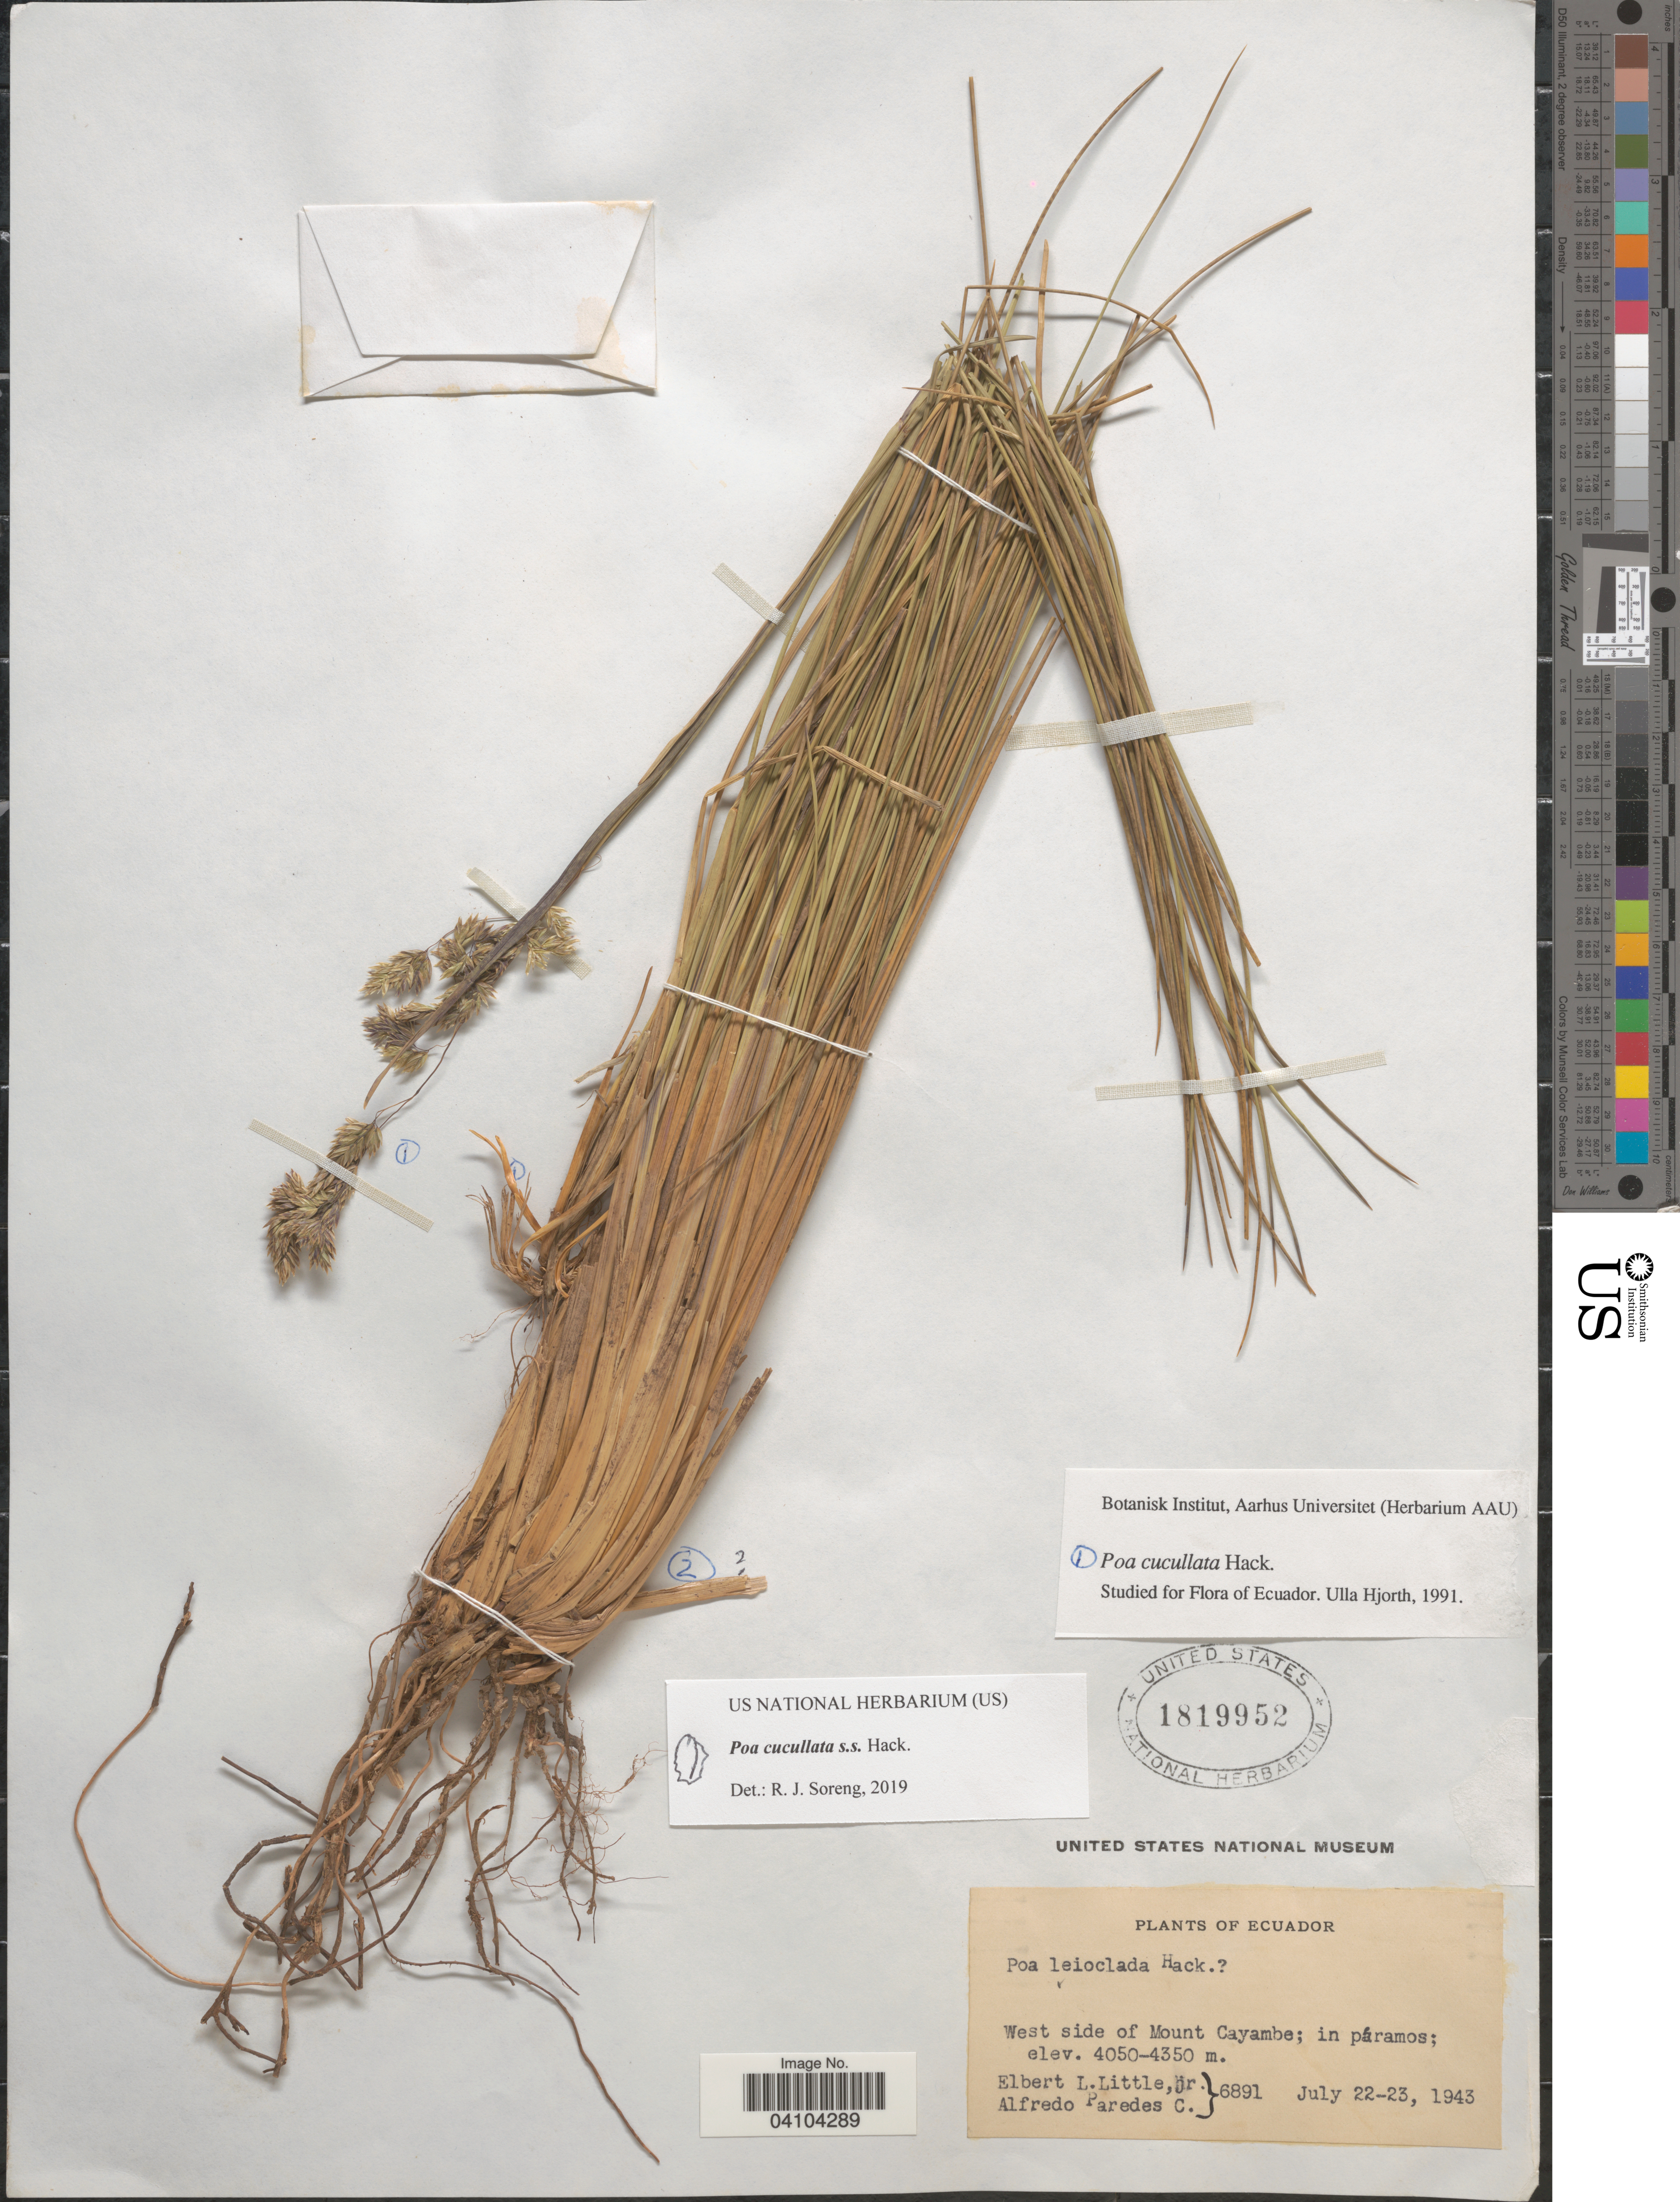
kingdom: Plantae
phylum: Tracheophyta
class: Liliopsida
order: Poales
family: Poaceae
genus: Poa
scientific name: Poa cucullata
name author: Hack.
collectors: E. L. Little & A. Paredes C.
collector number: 6891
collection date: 1943-07-22/1943-07-23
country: Ecuador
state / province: Pichincha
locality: West side of Mount Cayambe; in páramos.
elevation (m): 4050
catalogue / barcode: US 1819952